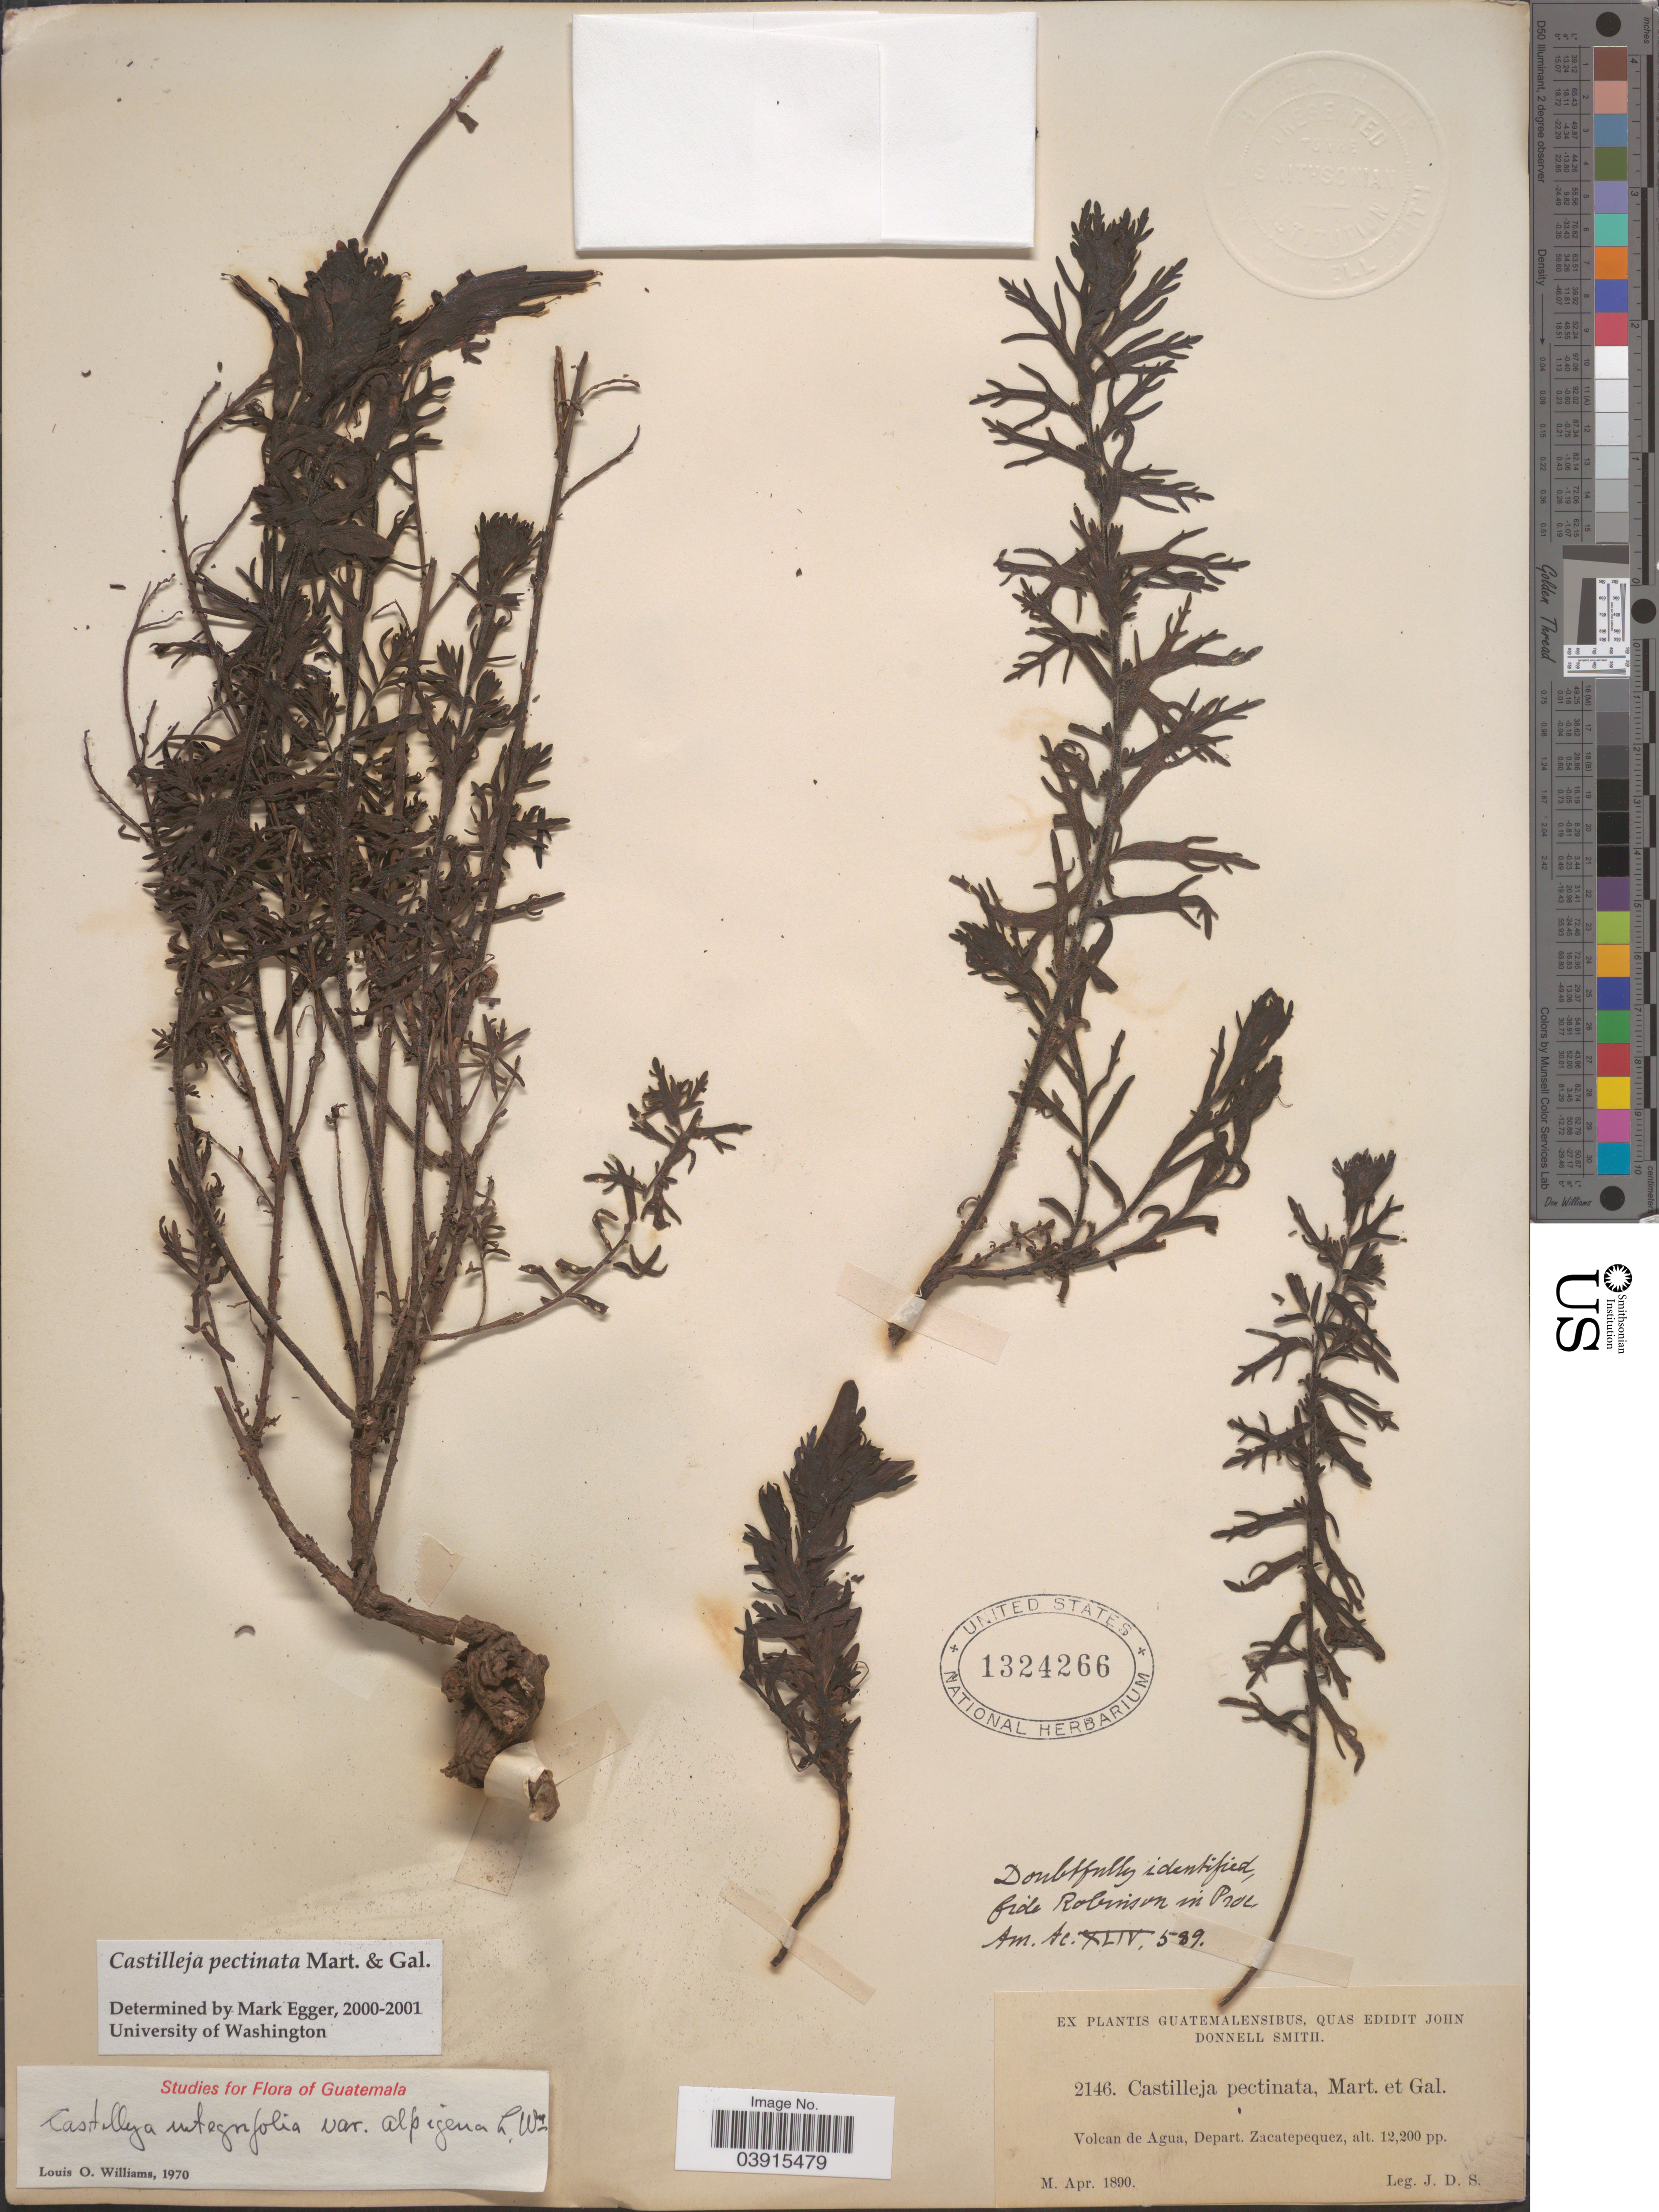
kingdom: Plantae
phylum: Tracheophyta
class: Magnoliopsida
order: Lamiales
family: Orobanchaceae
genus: Castilleja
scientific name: Castilleja pectinata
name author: M. Martens & Galeotti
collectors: J. Donnell Smith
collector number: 2146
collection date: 1890-04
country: Guatemala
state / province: Sacatepequez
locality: Volcan de Agua, Depart. Zacatepequez.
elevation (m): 3719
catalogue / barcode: US 1324266